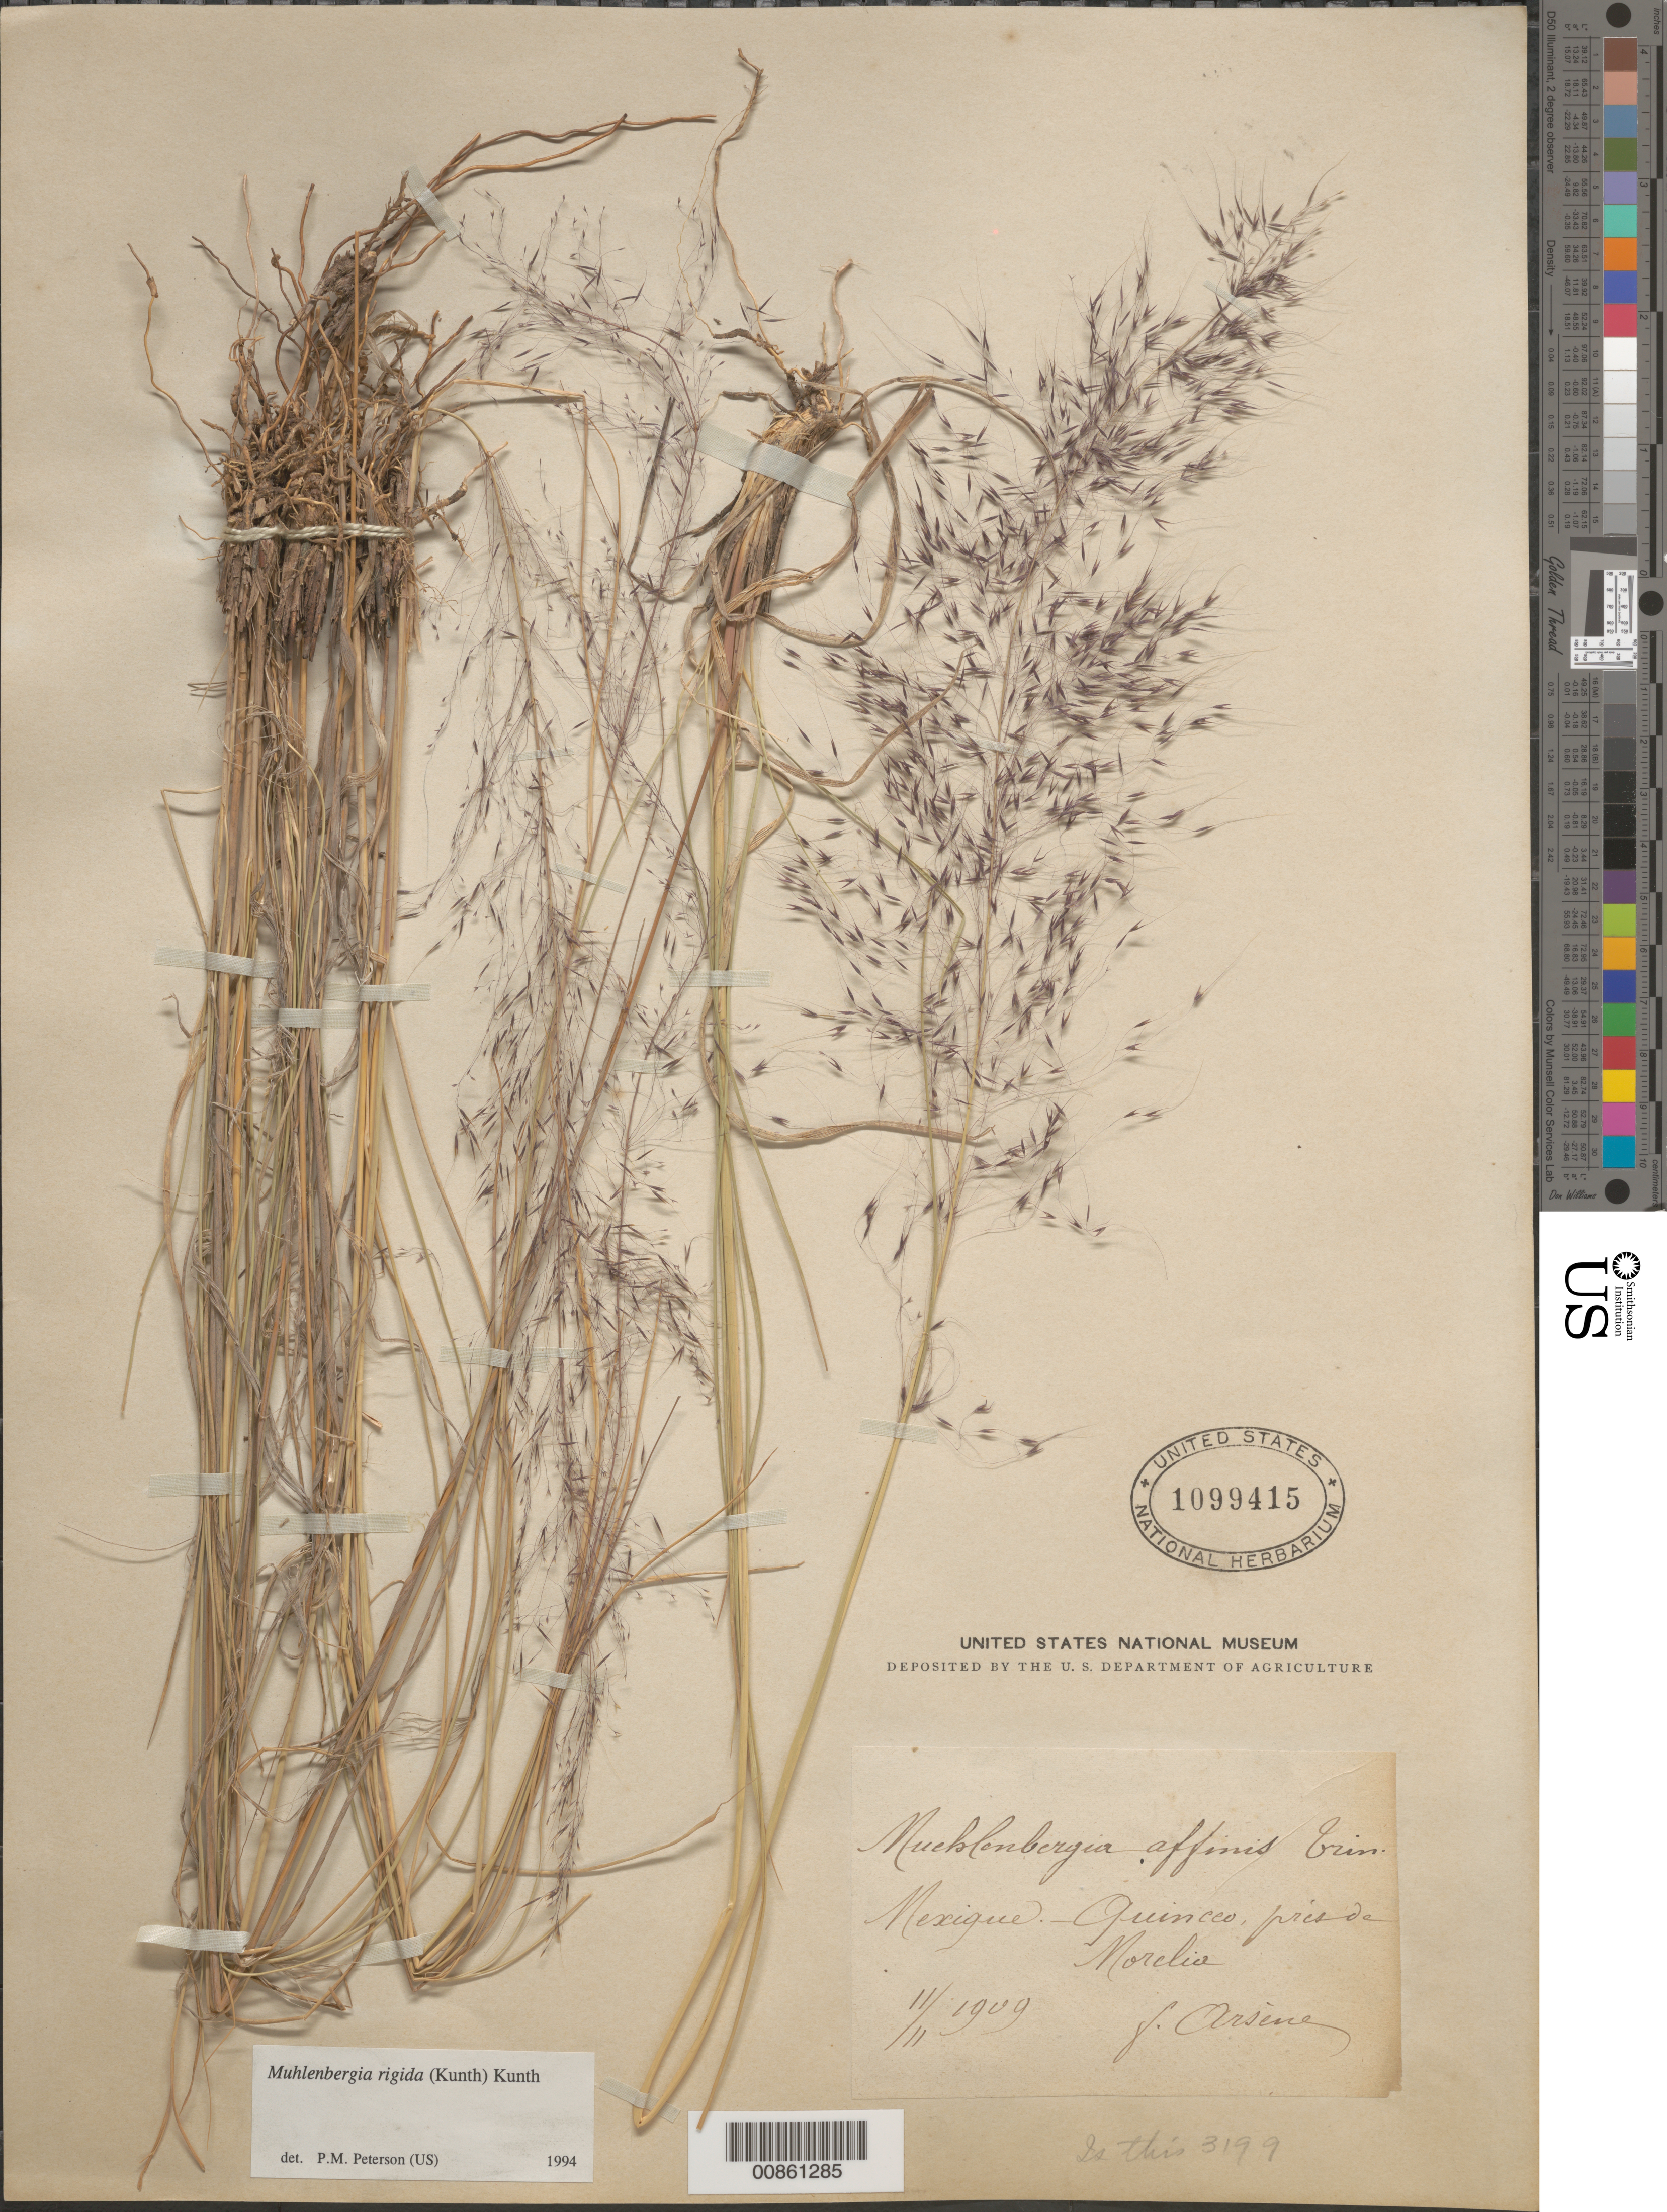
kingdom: Plantae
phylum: Tracheophyta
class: Liliopsida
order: Poales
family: Poaceae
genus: Muhlenbergia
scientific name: Muhlenbergia rigida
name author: (Kunth) Kunth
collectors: Bro. G. Arsène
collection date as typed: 11 Nov 1909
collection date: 1909-11-11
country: Mexico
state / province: Michoacan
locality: Quinceo pres Morelia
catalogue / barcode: US 1099415